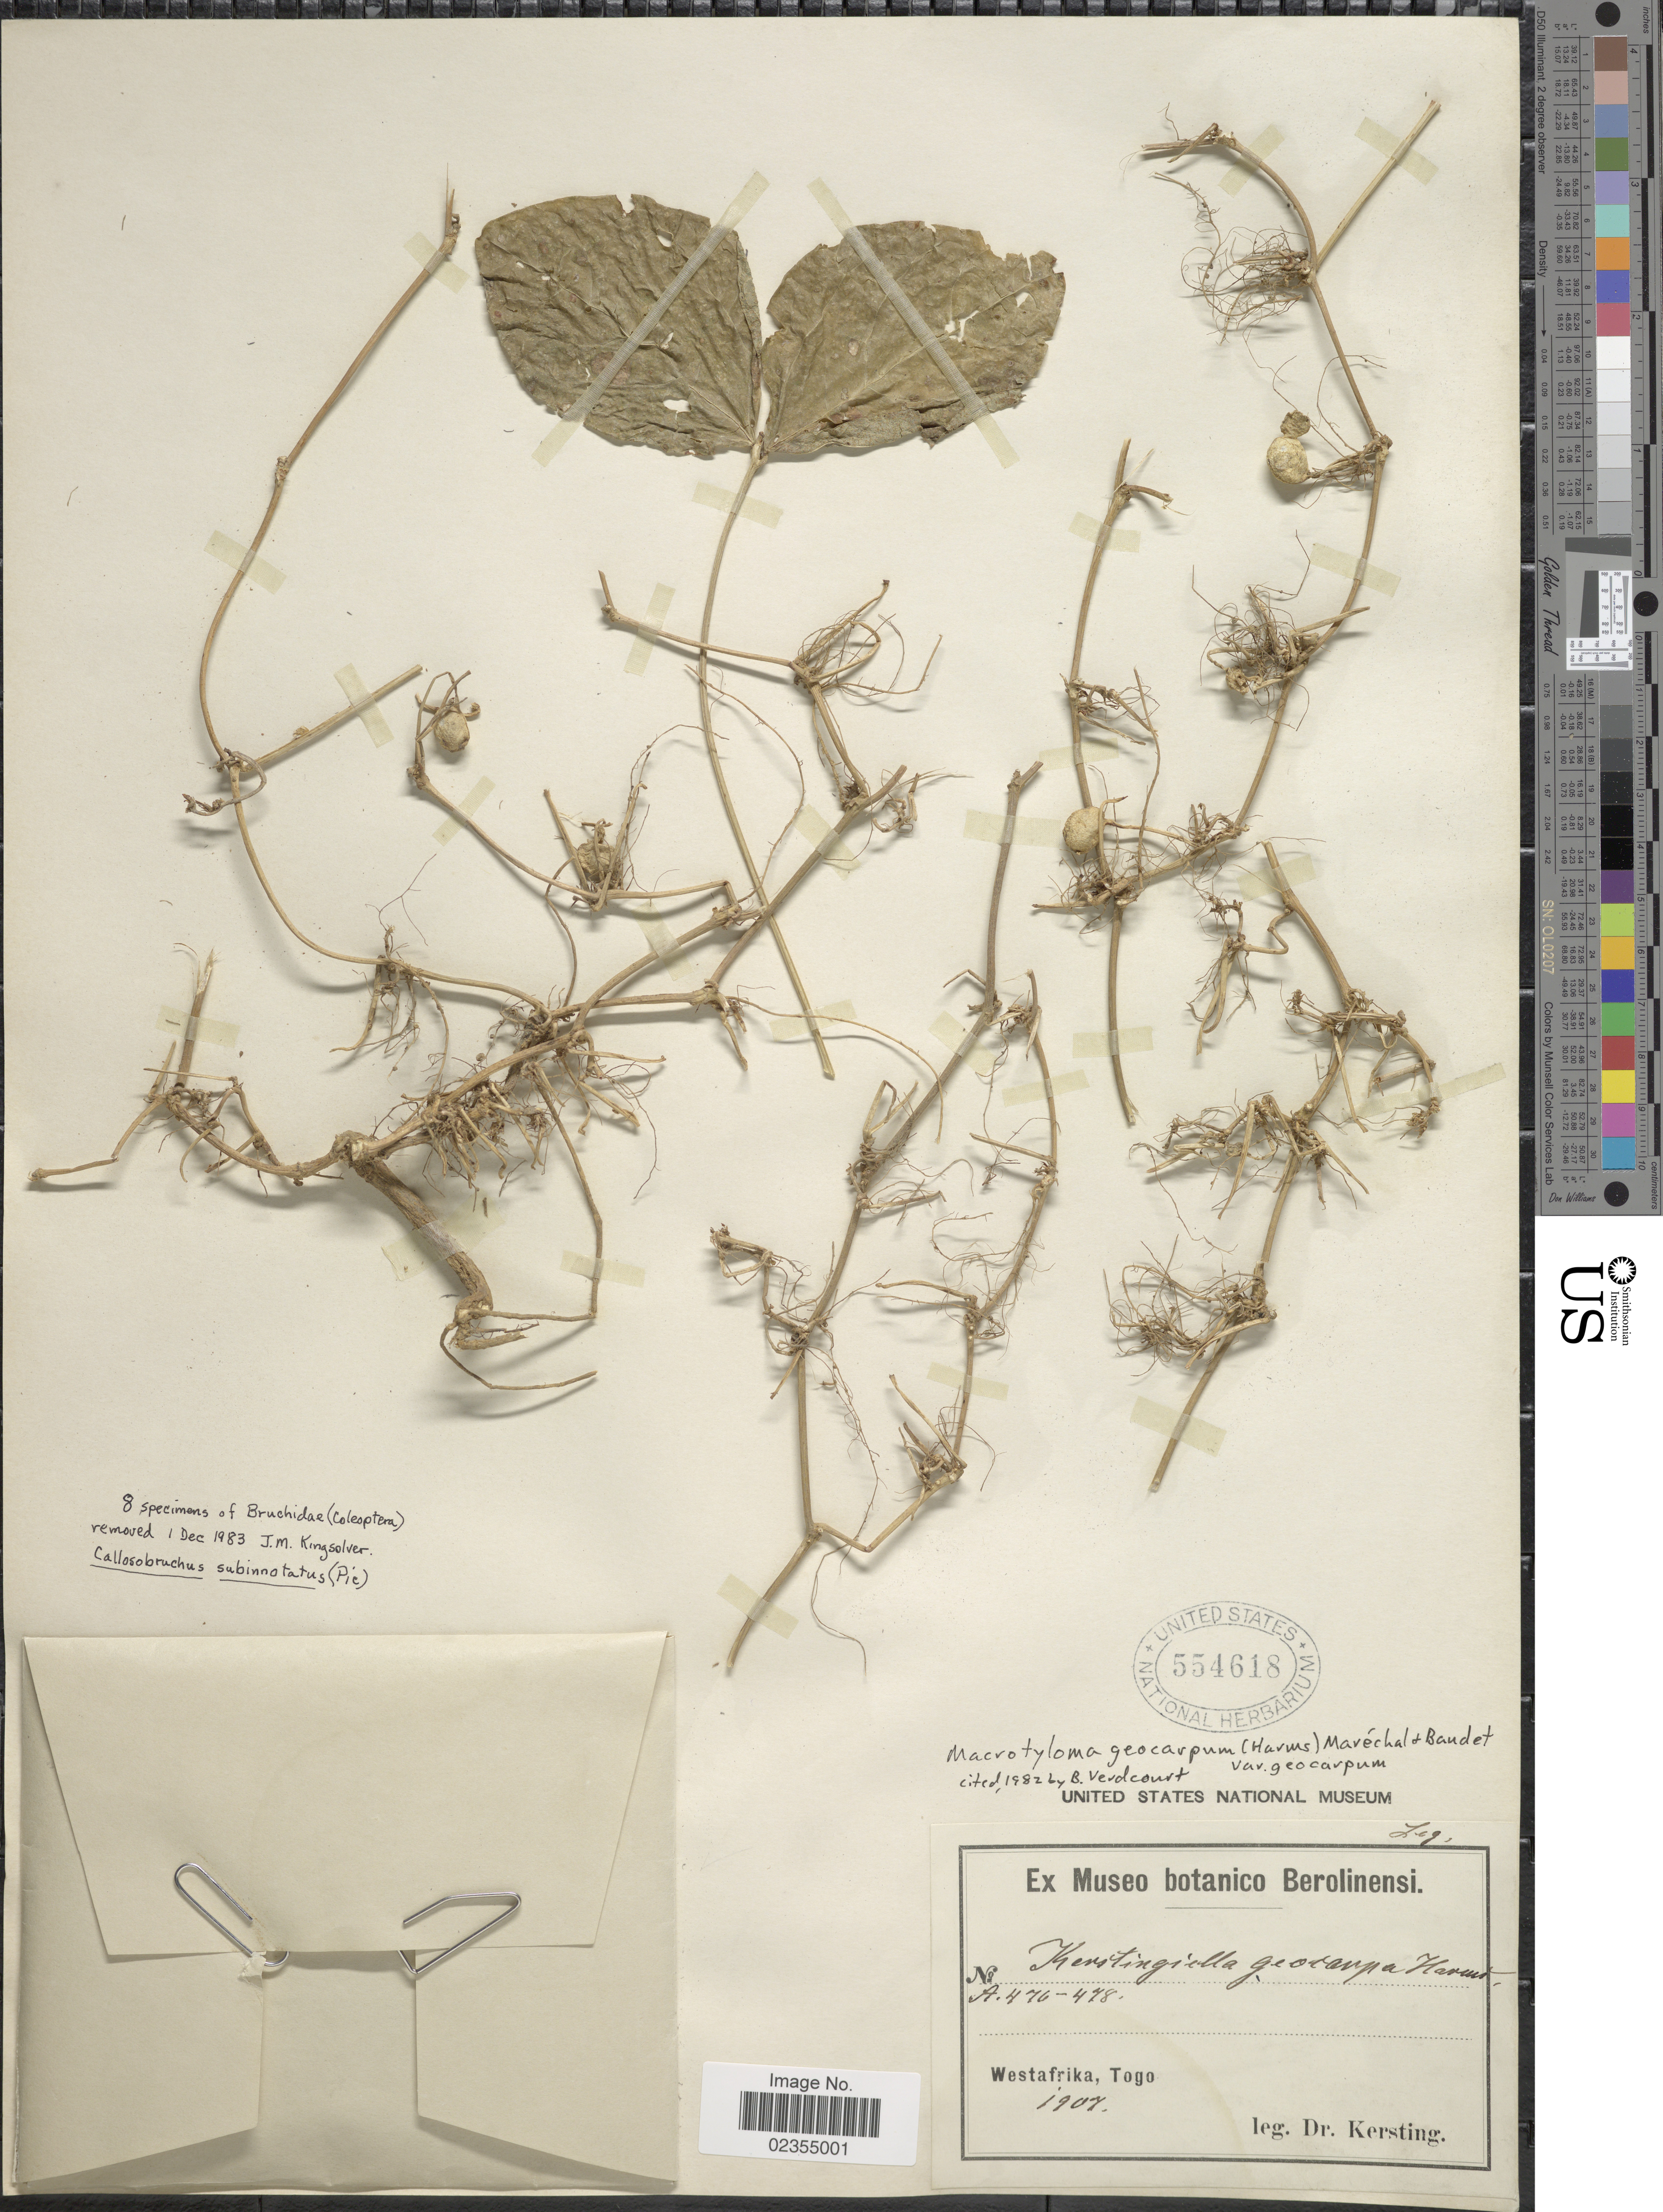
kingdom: Plantae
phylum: Tracheophyta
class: Magnoliopsida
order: Fabales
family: Fabaceae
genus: Macrotyloma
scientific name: Macrotyloma geocarpum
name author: (Harms) Maréchal & Baudet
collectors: -. Kersting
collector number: A476-478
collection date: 1907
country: Togo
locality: Westafrika, Togo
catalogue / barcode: US 554618